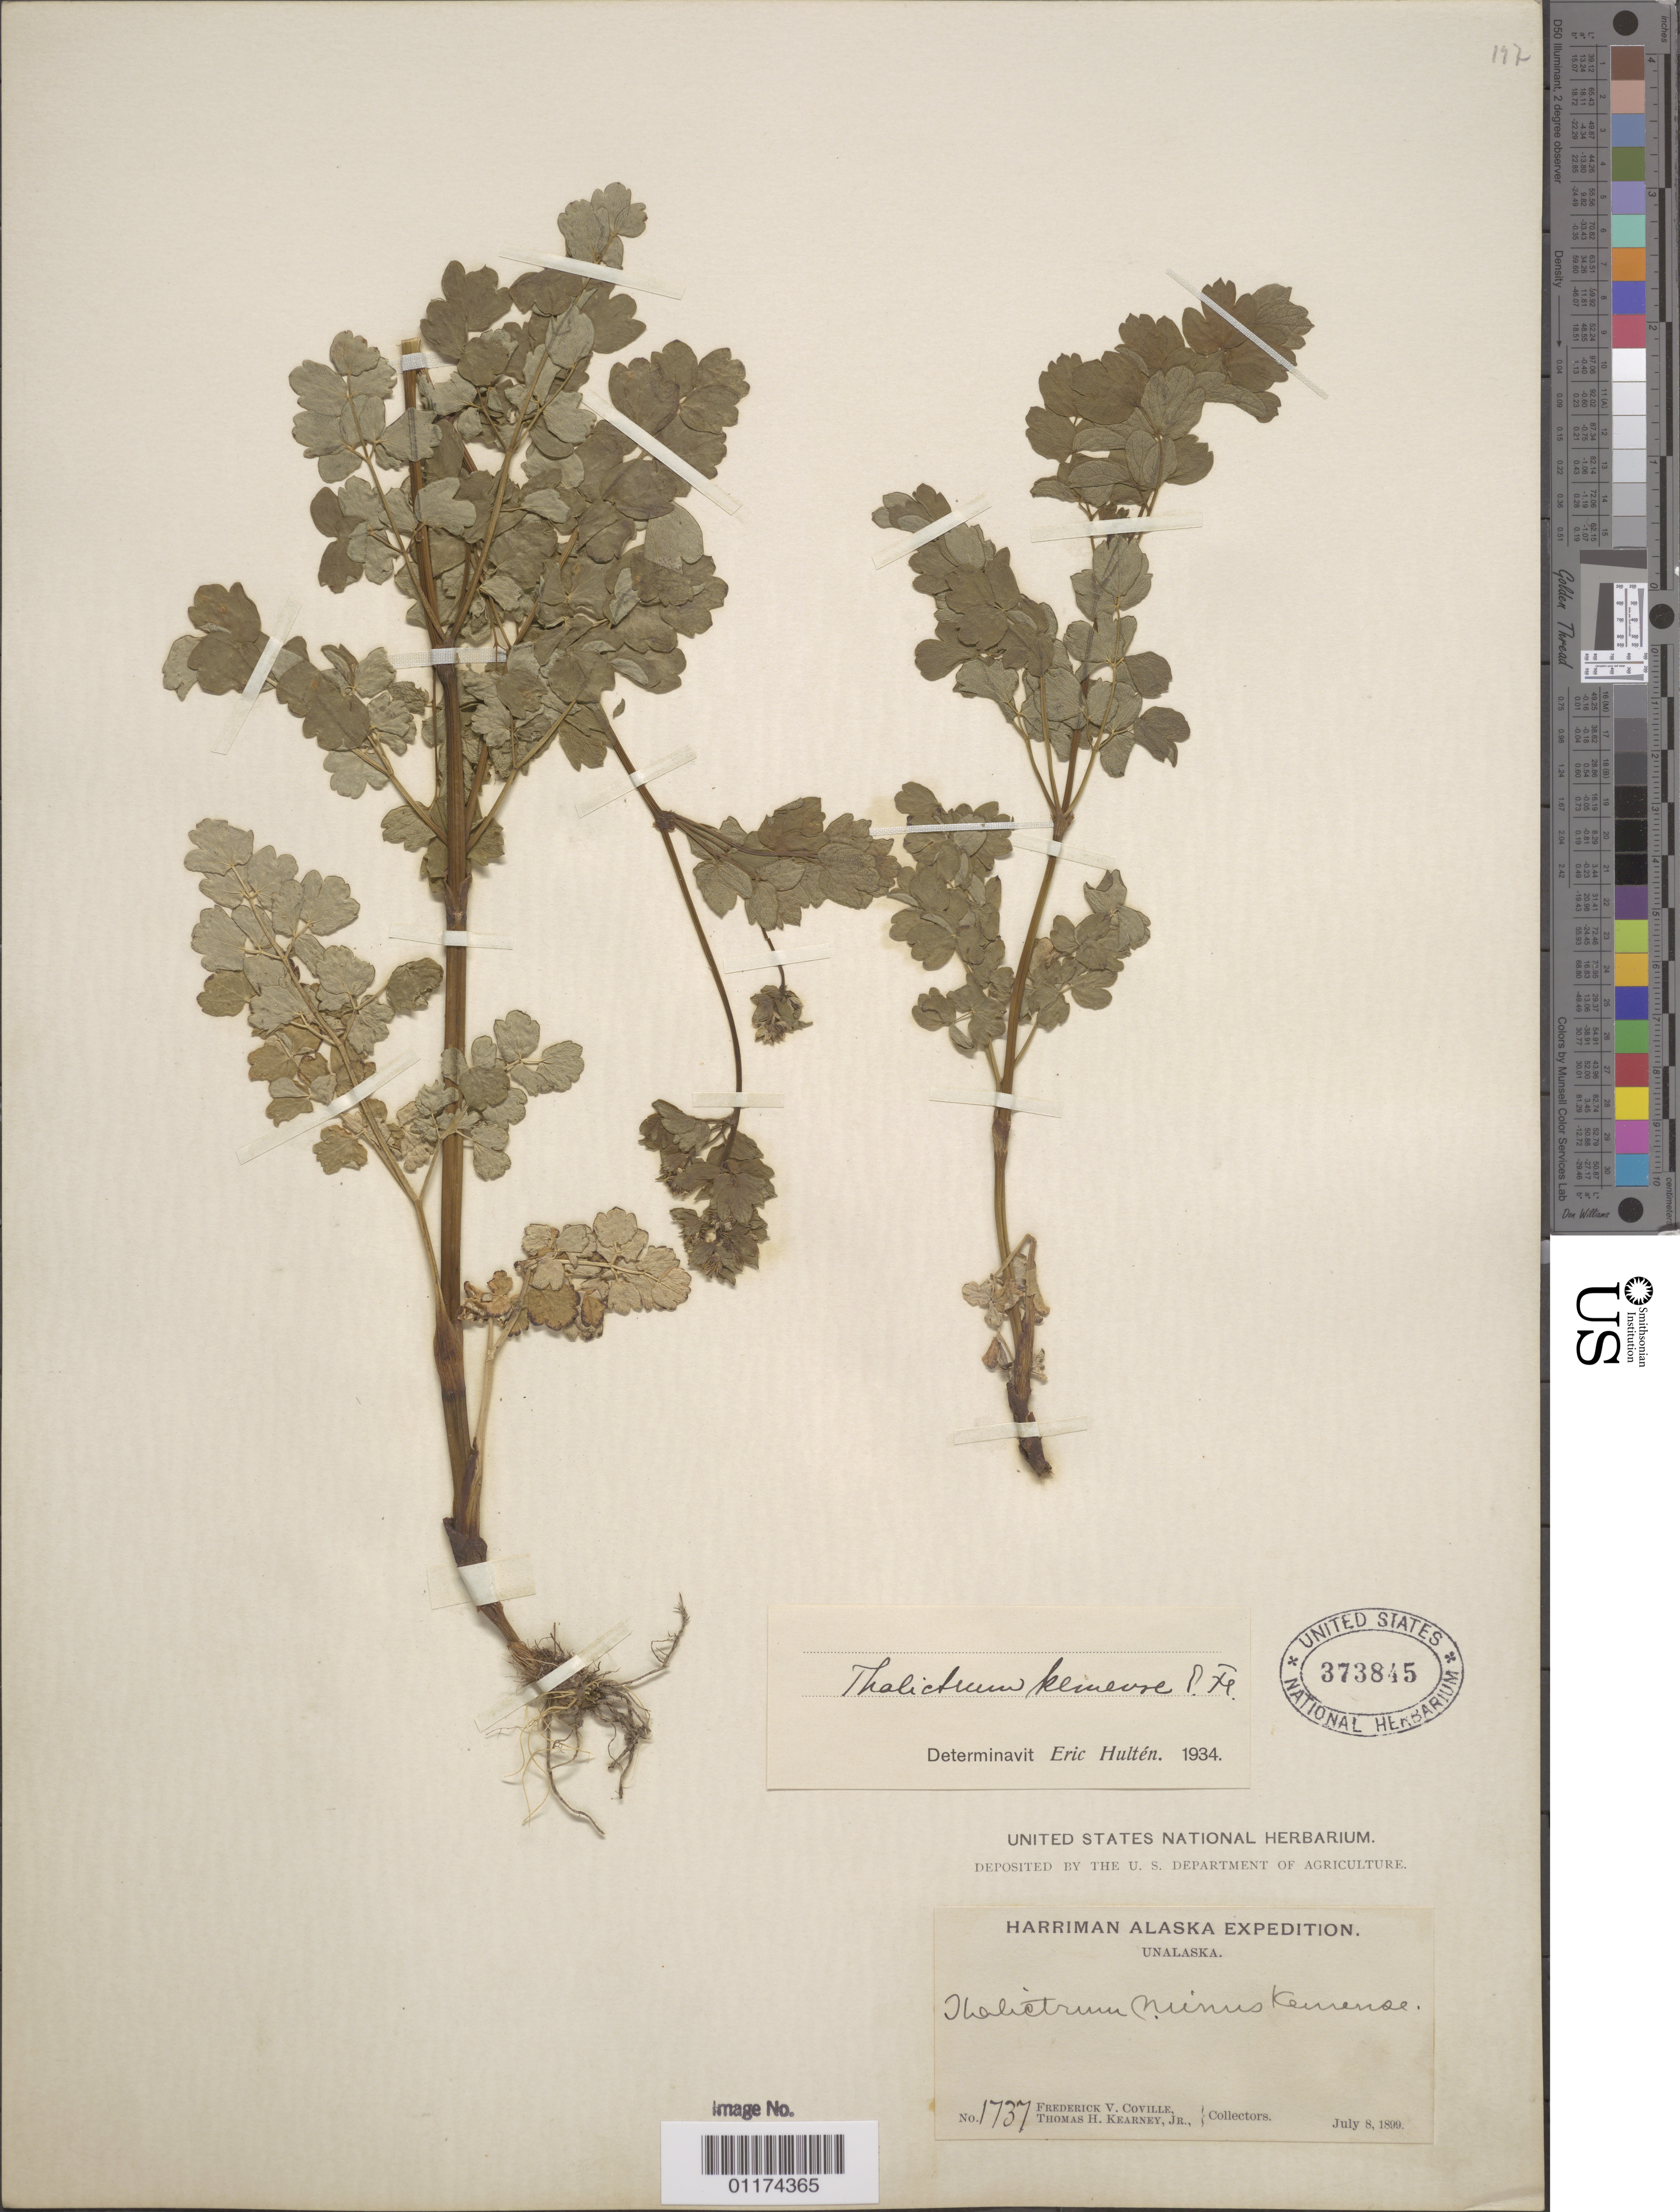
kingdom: Plantae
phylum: Tracheophyta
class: Magnoliopsida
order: Ranunculales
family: Ranunculaceae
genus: Thalictrum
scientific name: Thalictrum kemense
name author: Fr.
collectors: F. V. Coville & T. H. Kearney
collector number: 1737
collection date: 1899-07-08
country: United States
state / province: Alaska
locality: Unalaska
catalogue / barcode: US 373845